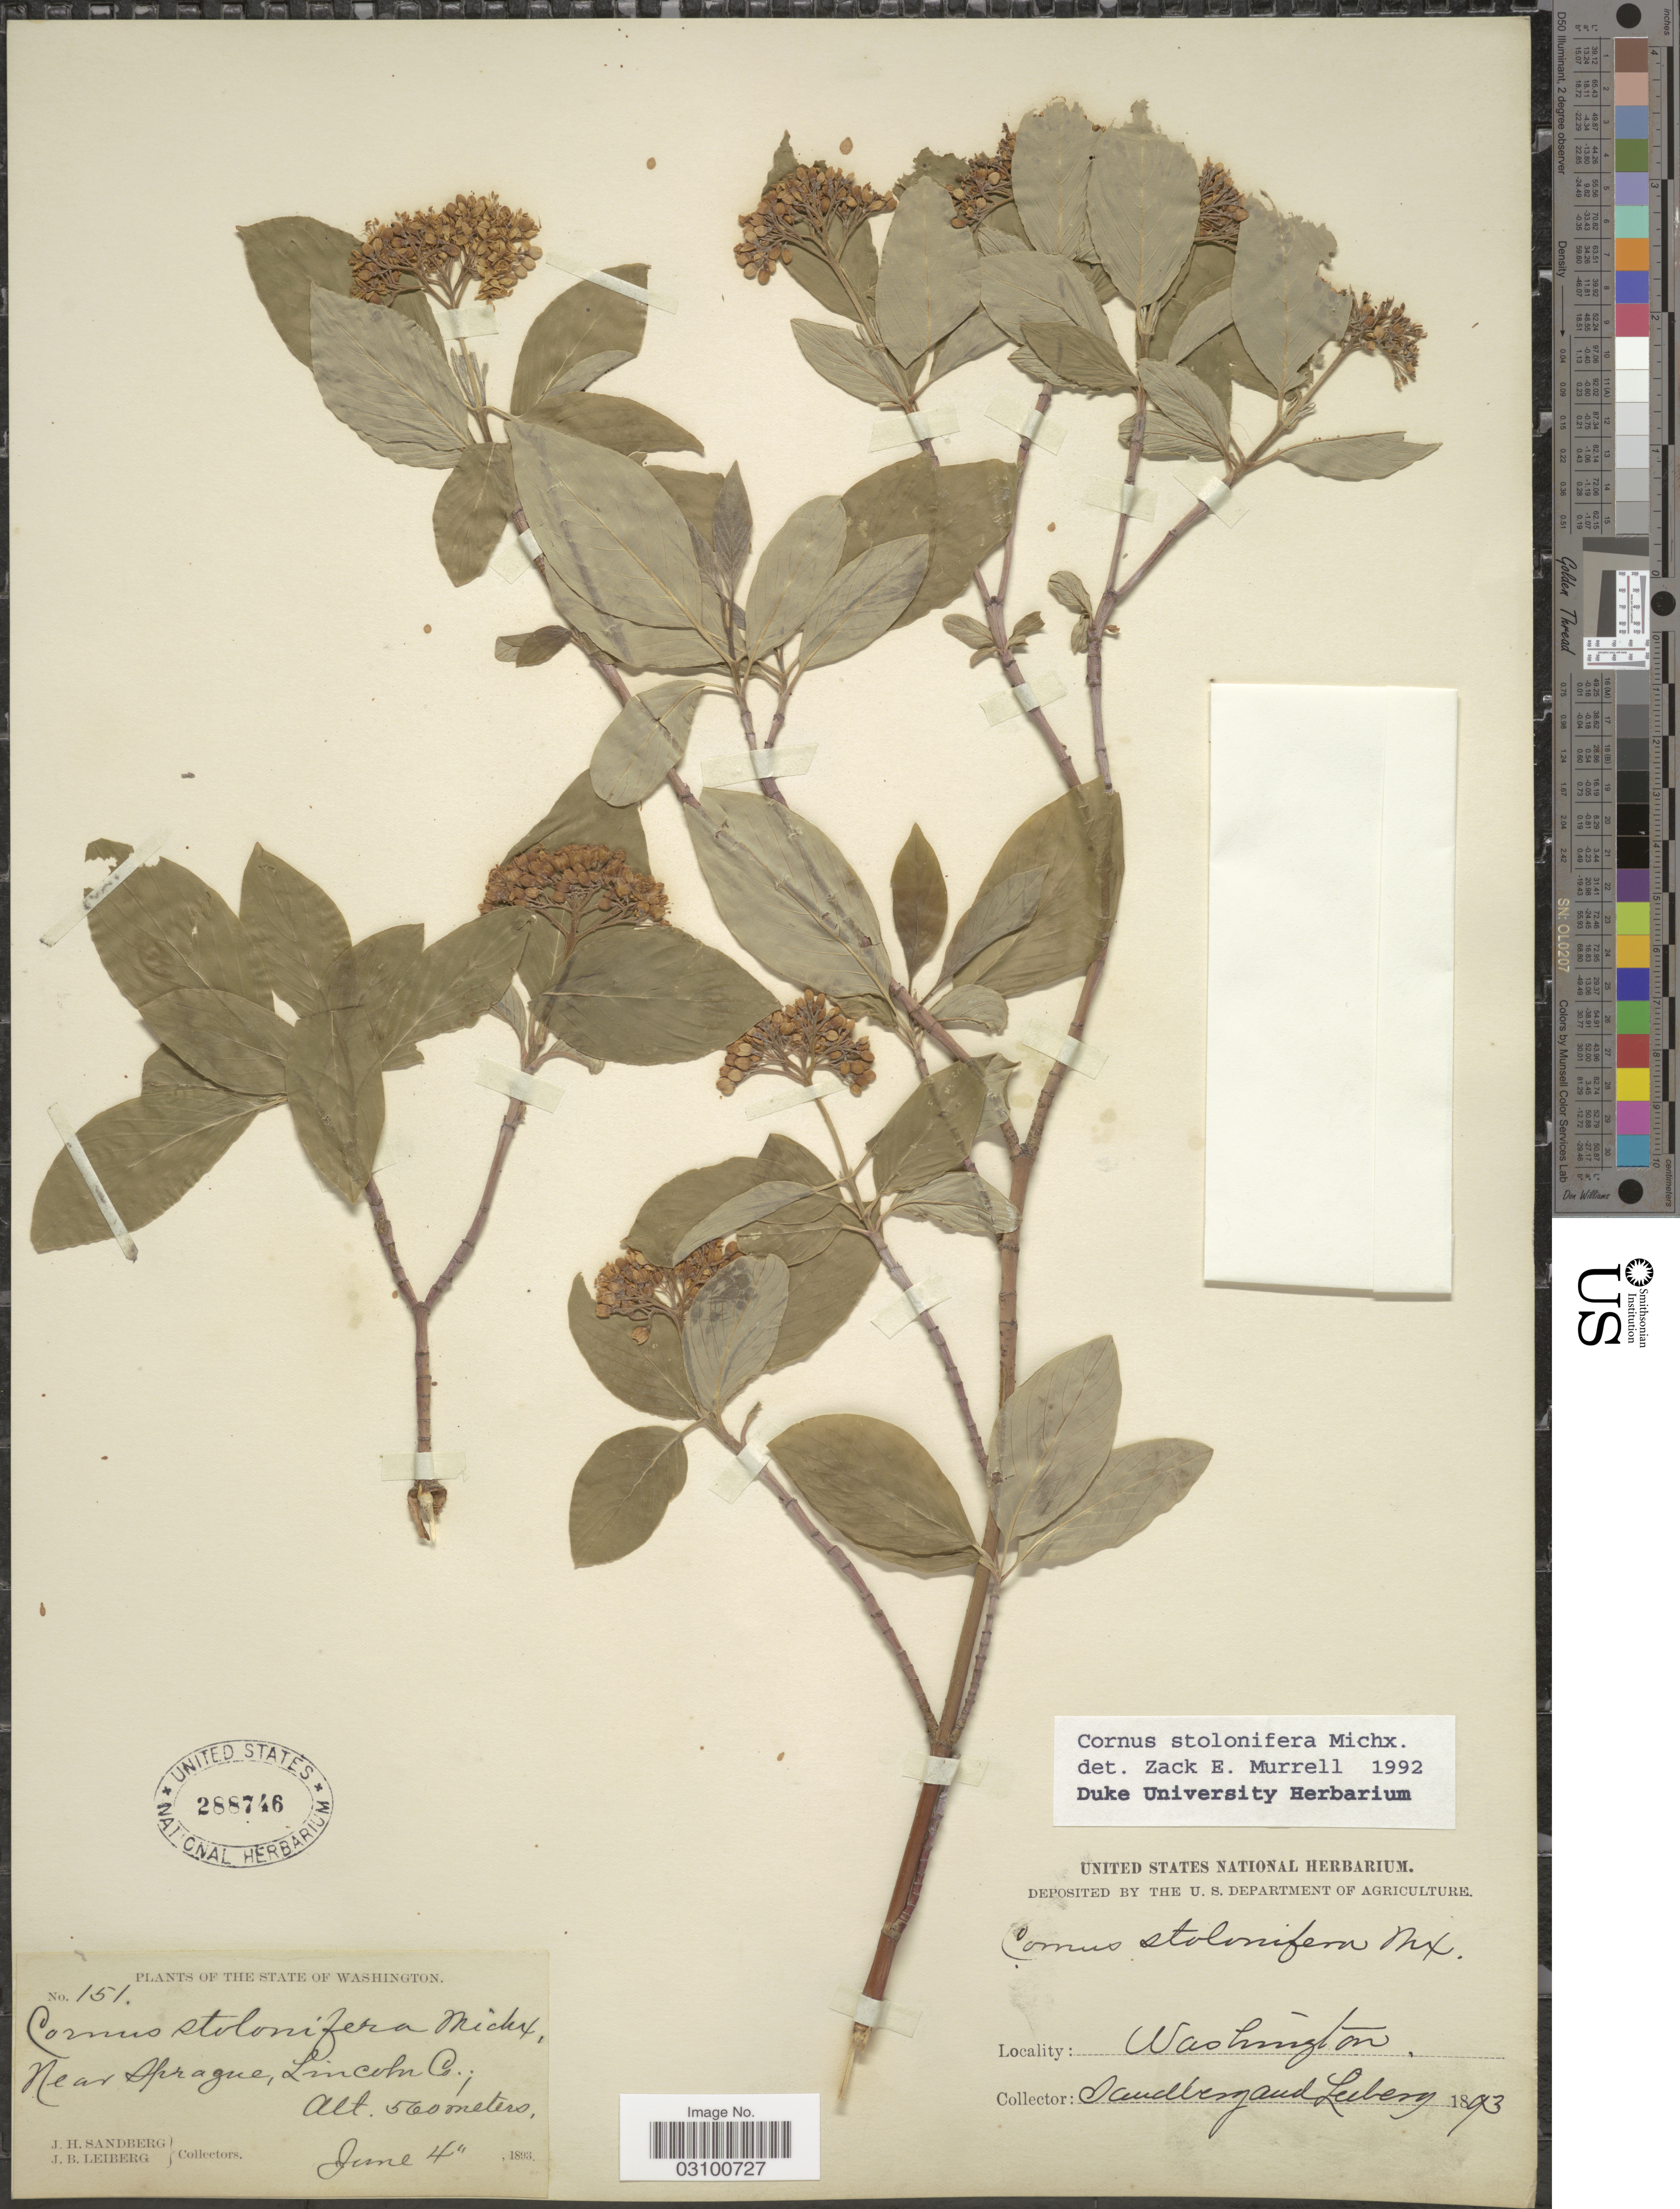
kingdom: Plantae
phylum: Tracheophyta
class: Magnoliopsida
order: Cornales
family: Cornaceae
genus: Cornus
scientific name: Cornus sericea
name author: L.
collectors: J. H. Sandberg & J. B. Leiberg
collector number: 151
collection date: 1893-06-04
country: United States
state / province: Washington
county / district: Lincoln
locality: Near Sprague, Lincoln Co.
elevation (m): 560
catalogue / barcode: US 288746